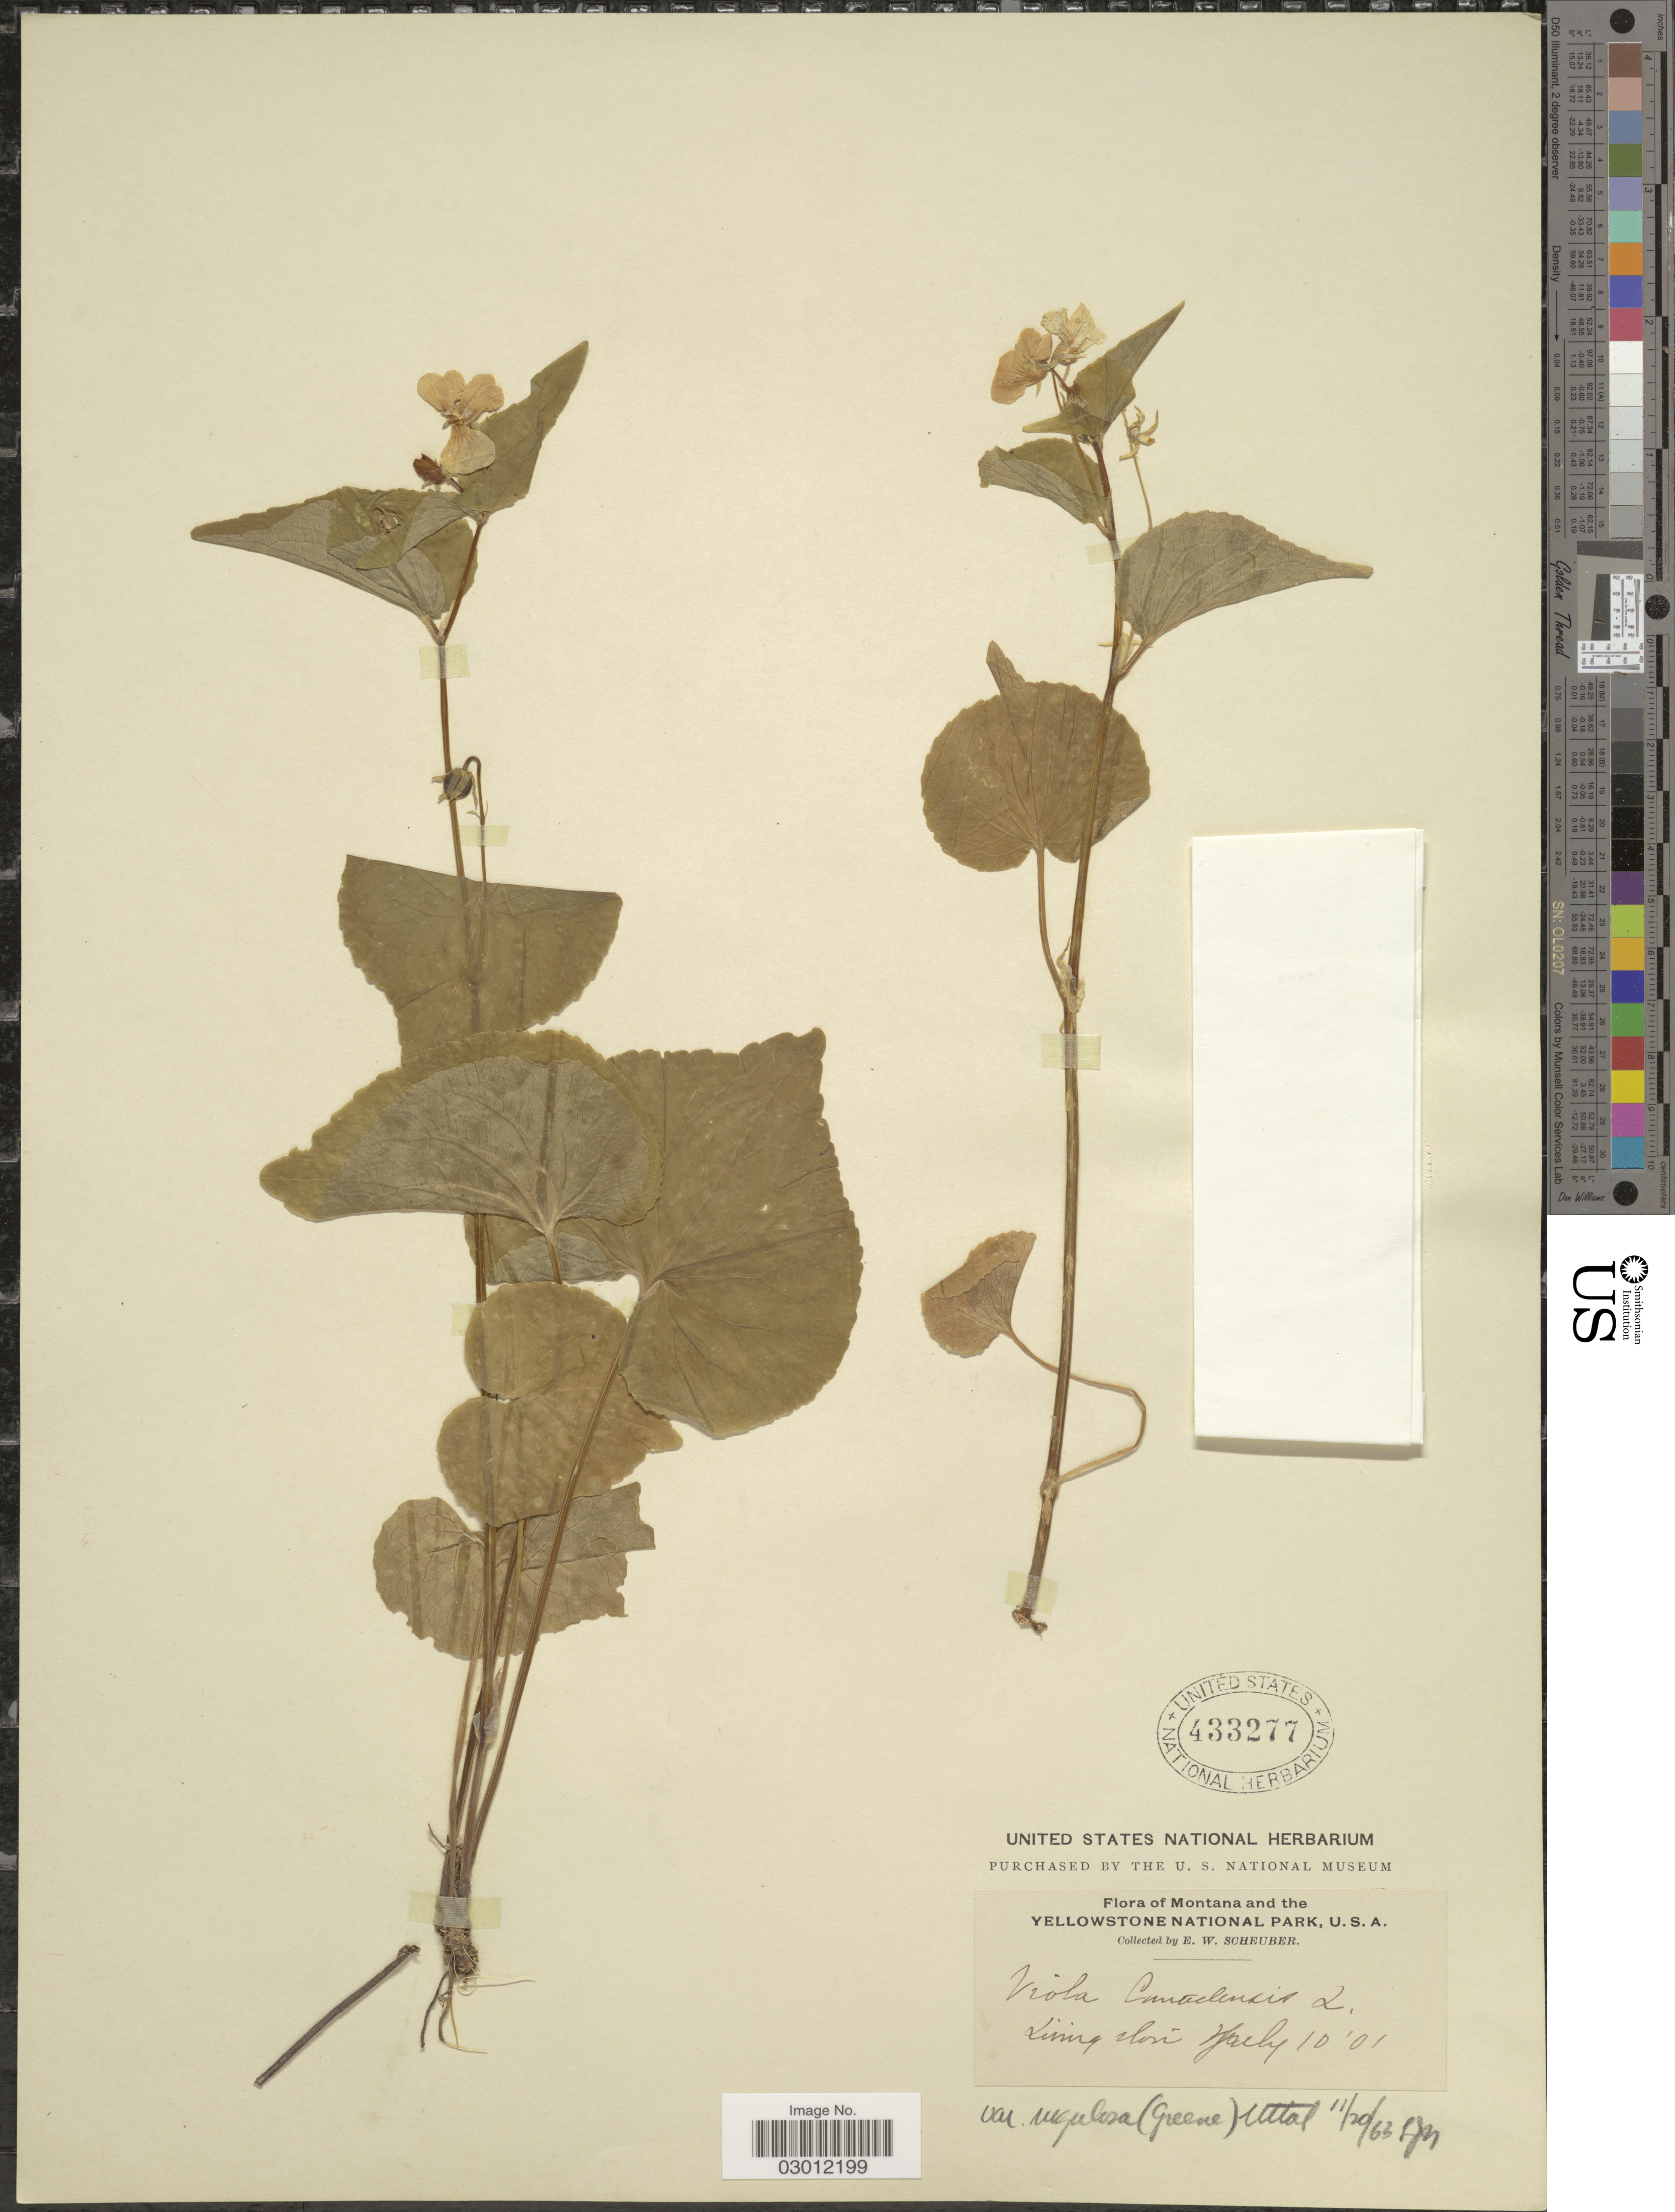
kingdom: Plantae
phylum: Tracheophyta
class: Magnoliopsida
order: Malpighiales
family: Violaceae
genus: Viola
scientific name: Viola canadensis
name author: L.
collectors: E. Scheuber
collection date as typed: Transcribed d/m/y: 10/7/1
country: United States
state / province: Montana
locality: Yellowstone National Park. Livingston.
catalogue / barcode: US 433277